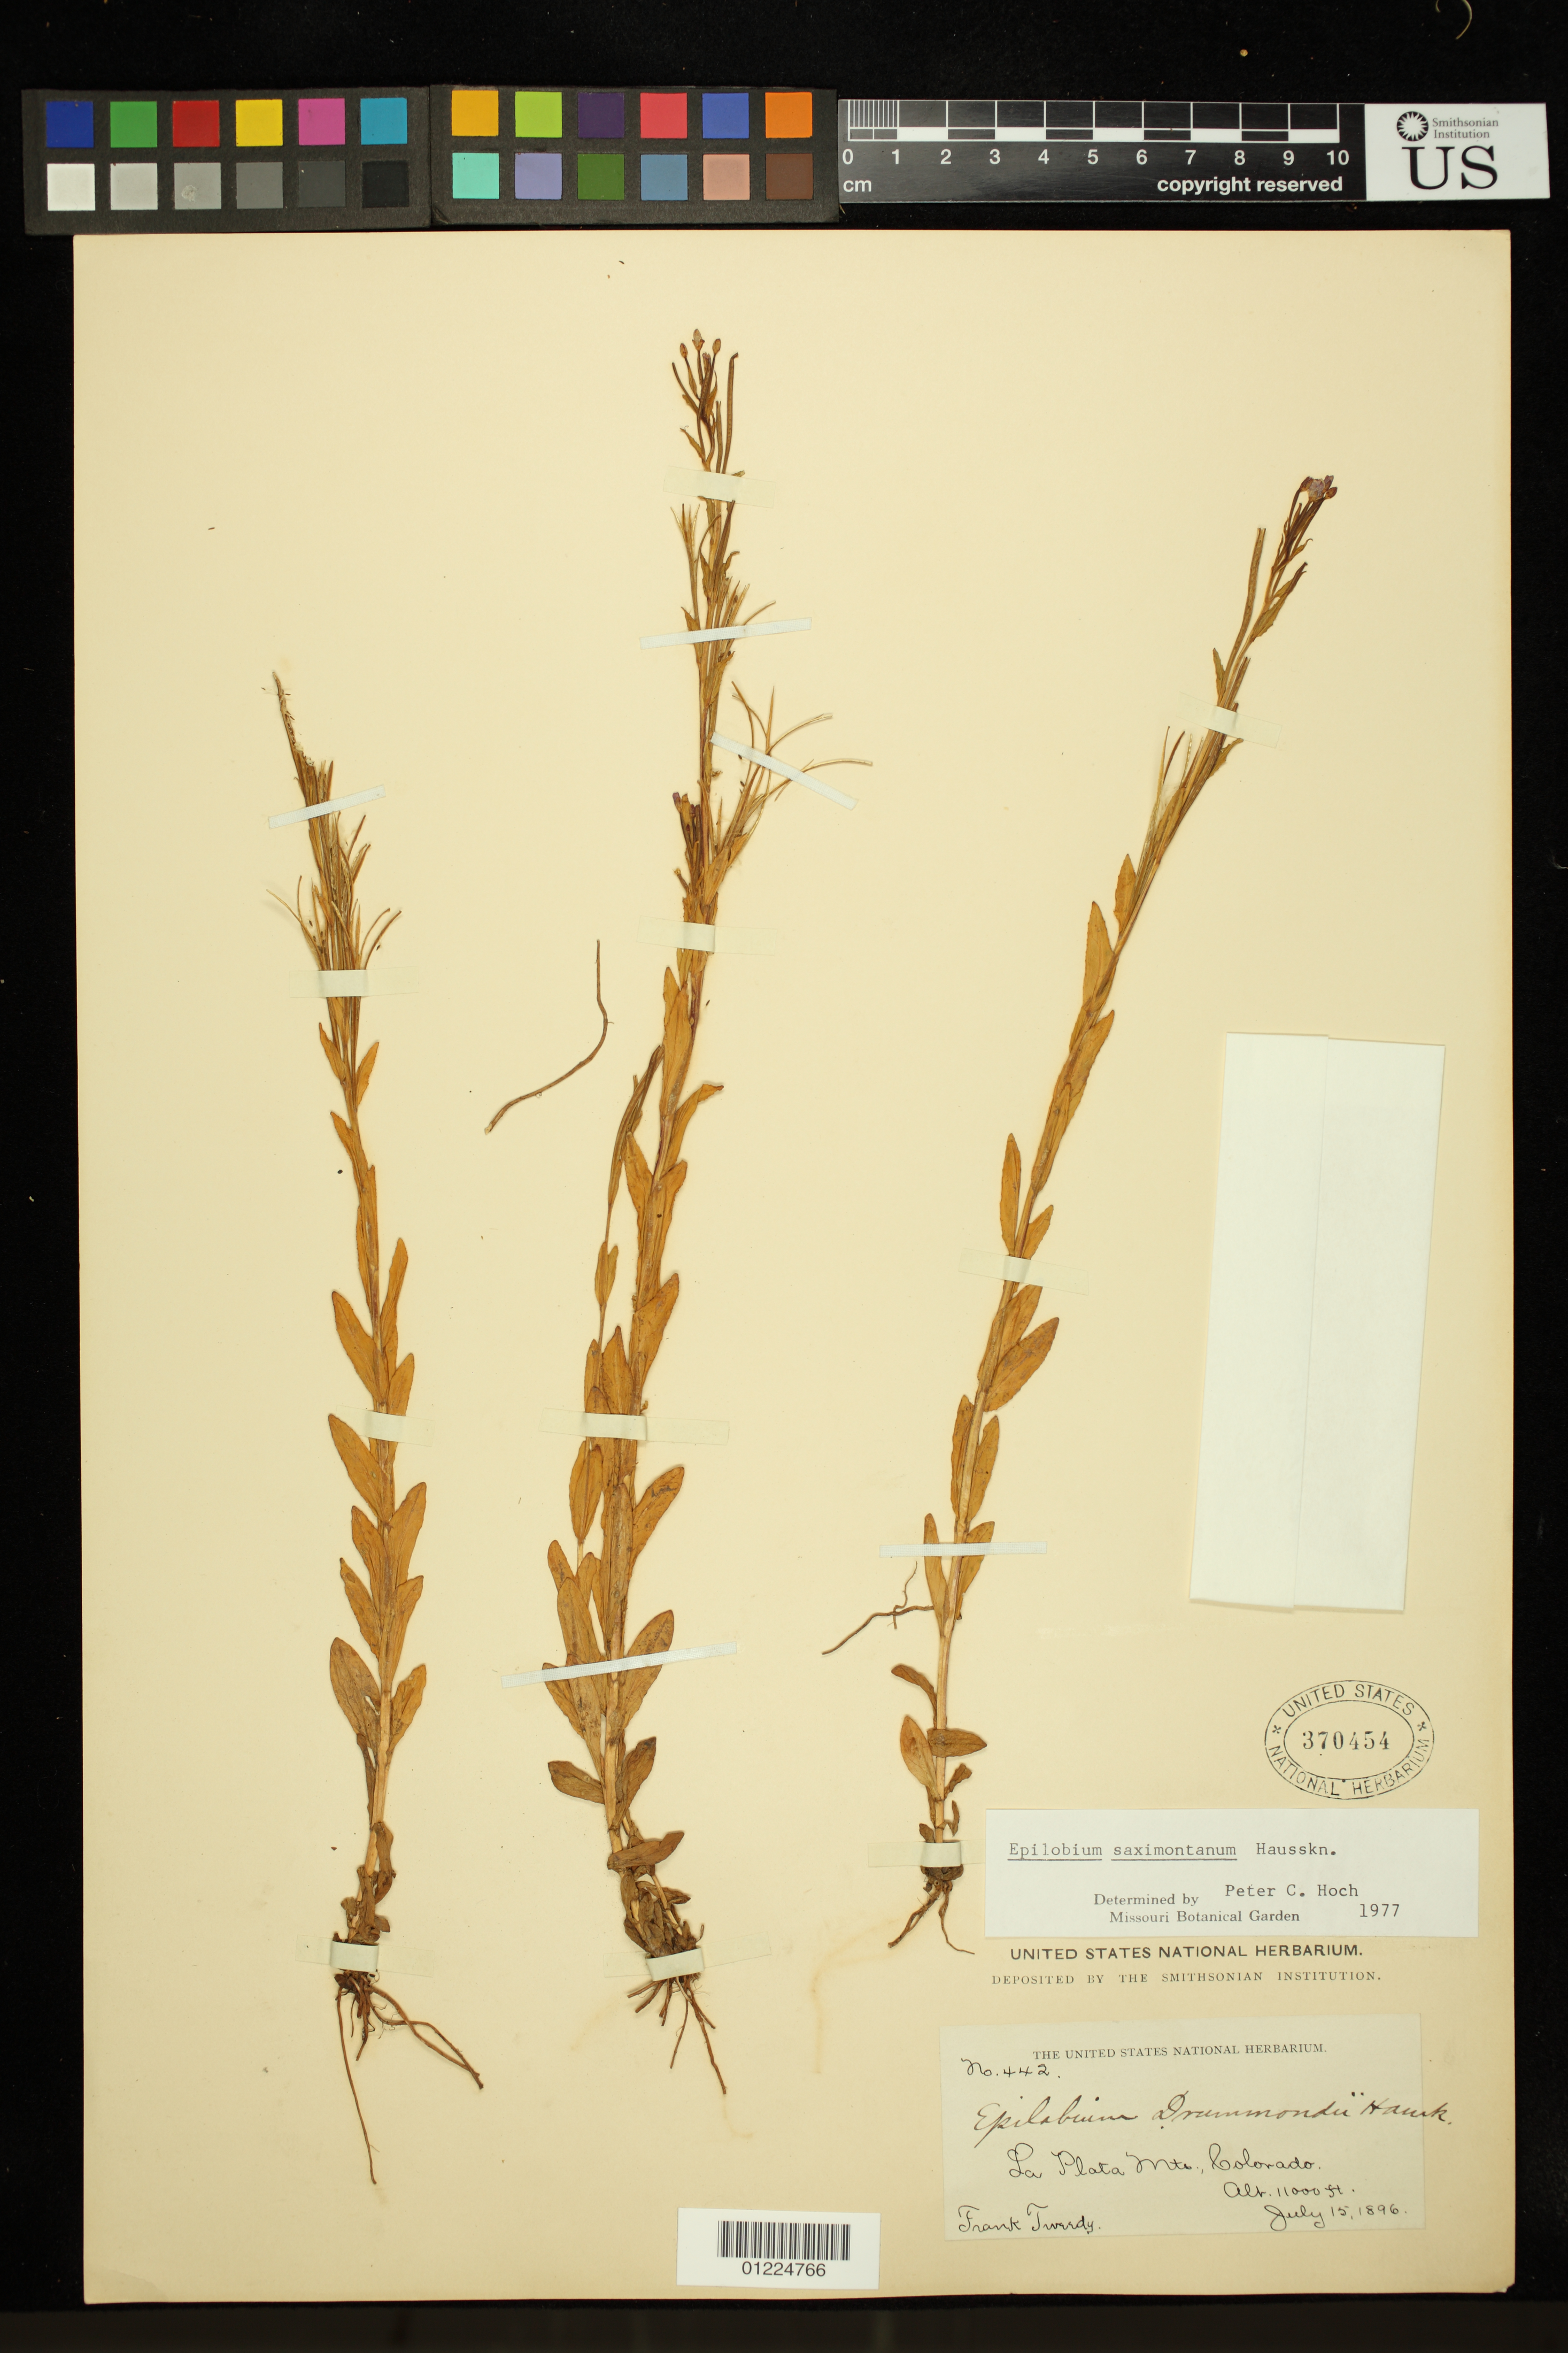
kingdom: Plantae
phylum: Tracheophyta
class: Magnoliopsida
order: Myrtales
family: Onagraceae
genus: Epilobium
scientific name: Epilobium saximontanum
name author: Hausskn.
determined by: Hoch, P. C.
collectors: F. Tweedy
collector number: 442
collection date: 1896-07-15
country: United States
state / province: Colorado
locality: La Plata Mts.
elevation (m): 3353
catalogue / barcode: US 370454